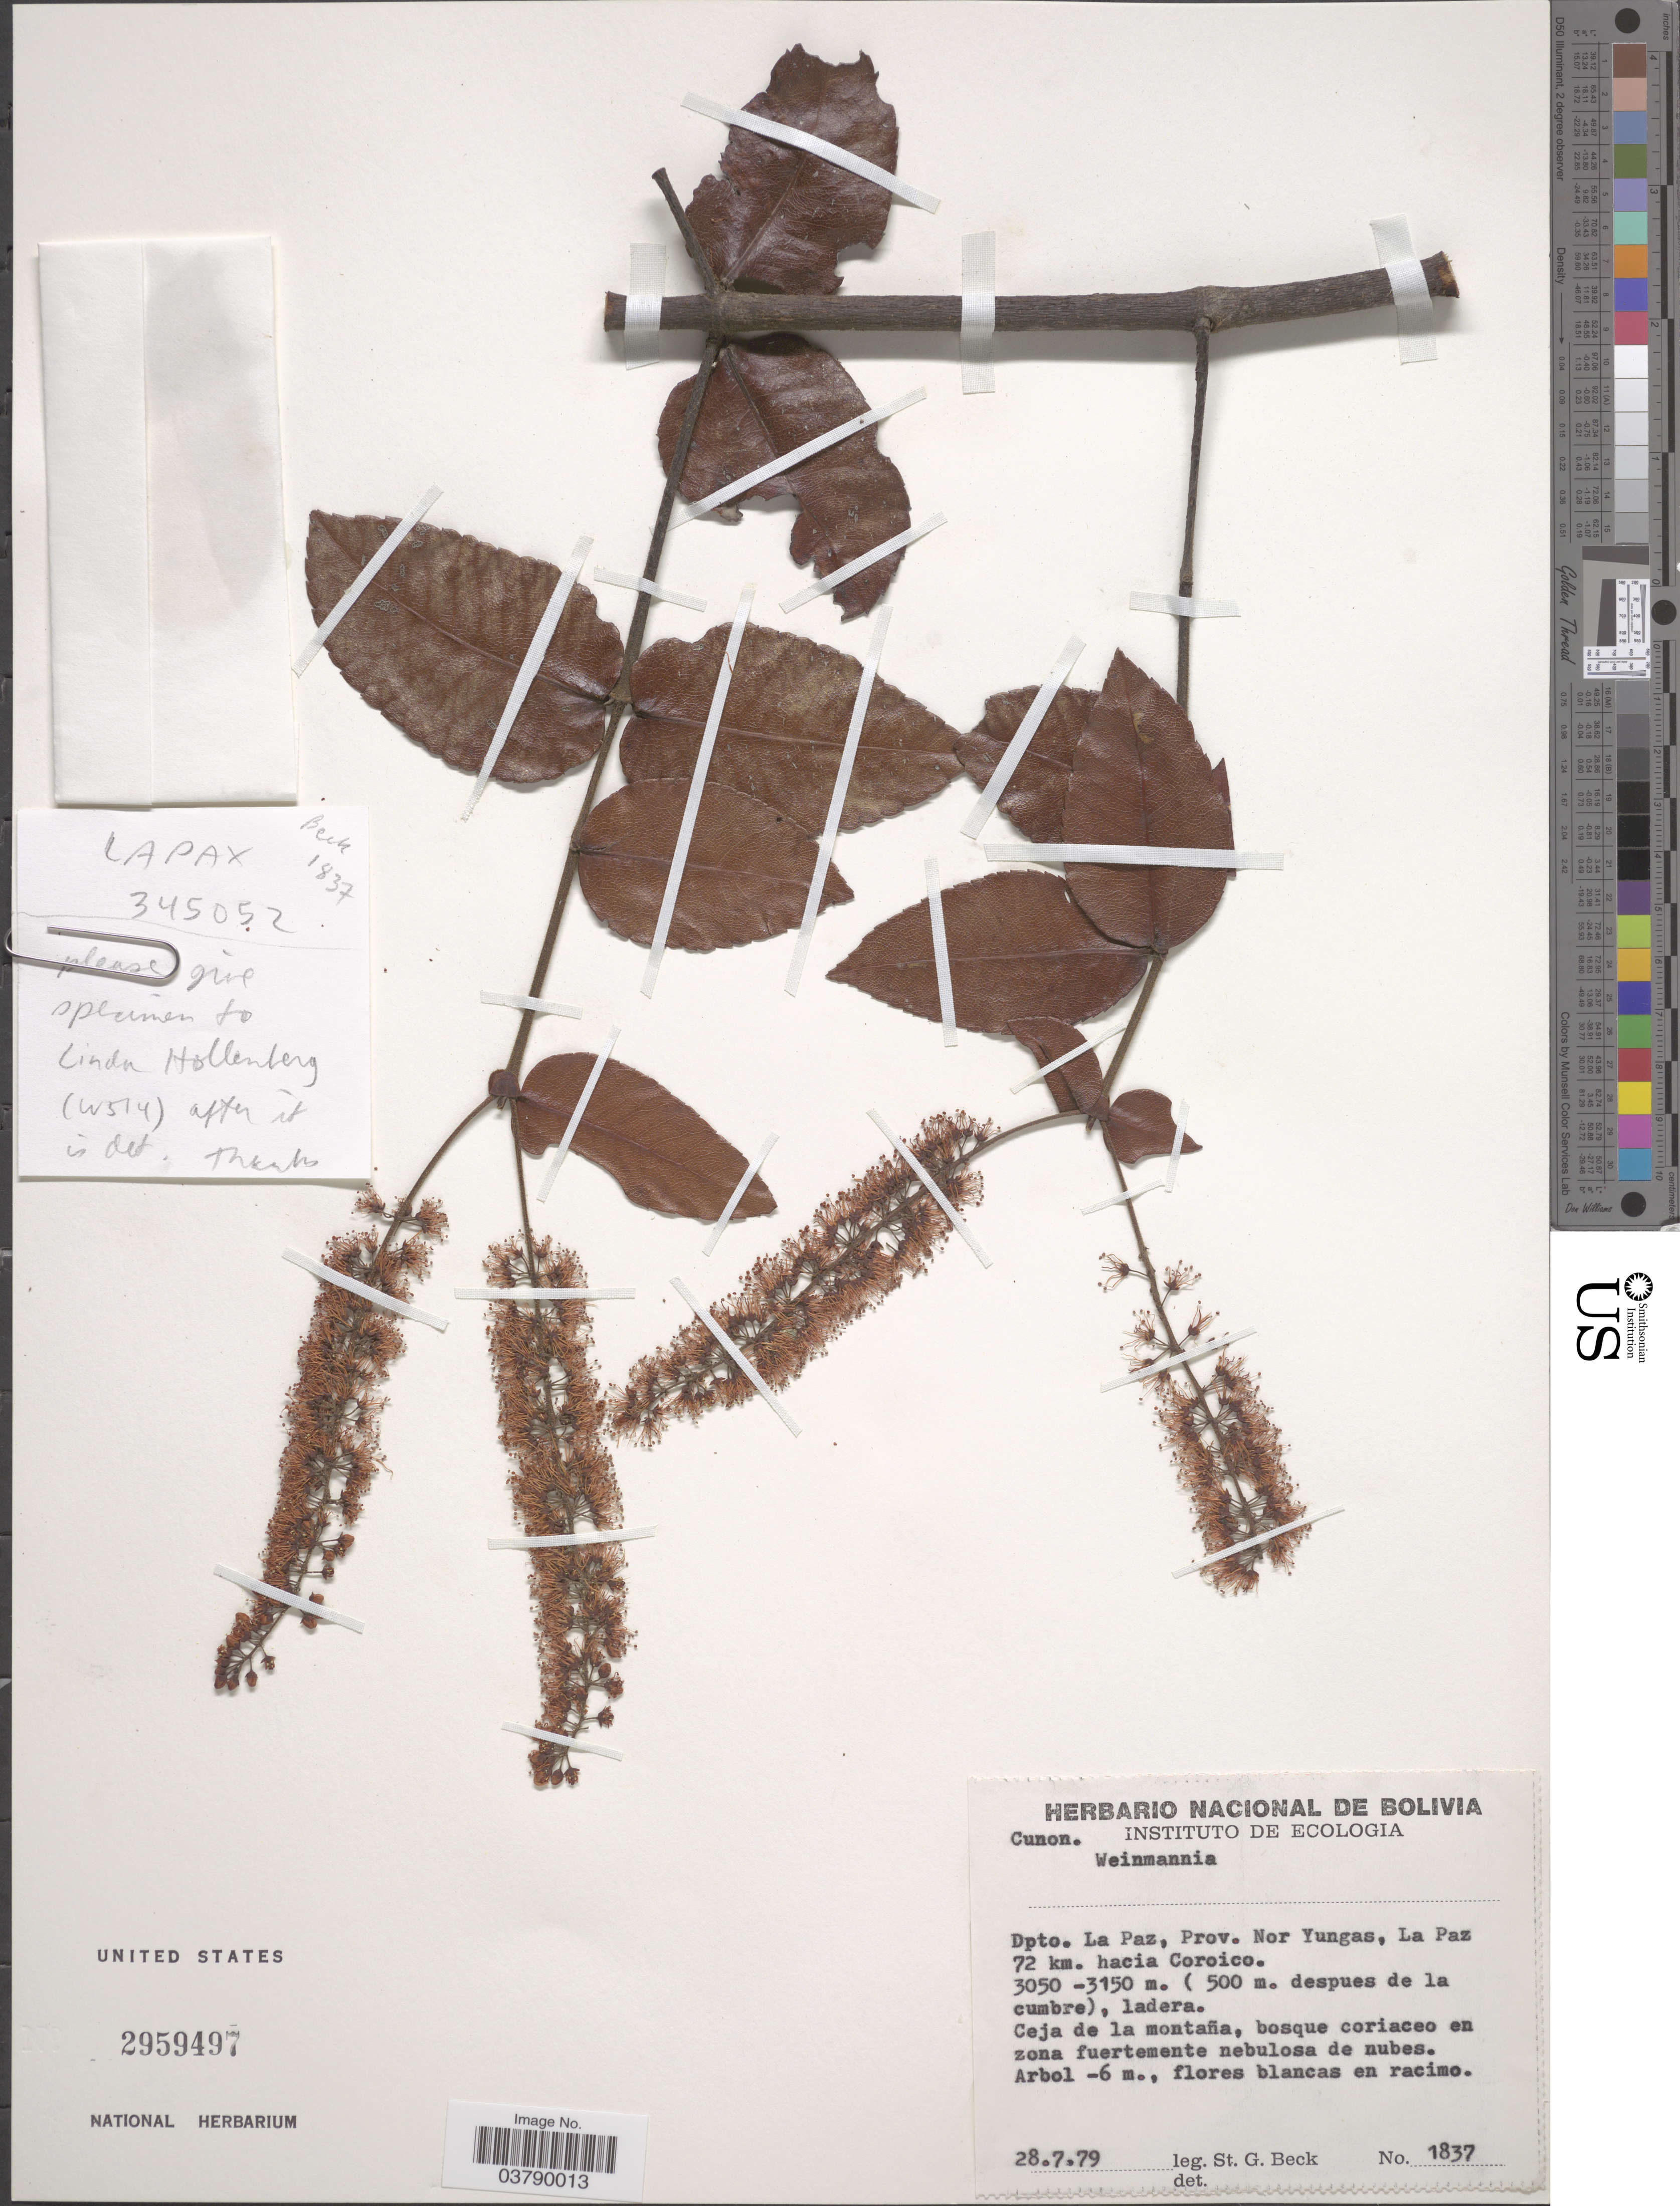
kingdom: Plantae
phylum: Tracheophyta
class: Magnoliopsida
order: Oxalidales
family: Cunoniaceae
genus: Weinmannia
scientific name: Weinmannia sp.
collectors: S. G. Beck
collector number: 1837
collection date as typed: Transcribed d/m/y: 28/7/79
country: Bolivia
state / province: La Paz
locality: Dpto. La Paz, Prov. Nor Yungas, La Paz 72 km. hacia Coroico.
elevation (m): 3050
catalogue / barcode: US 2959497